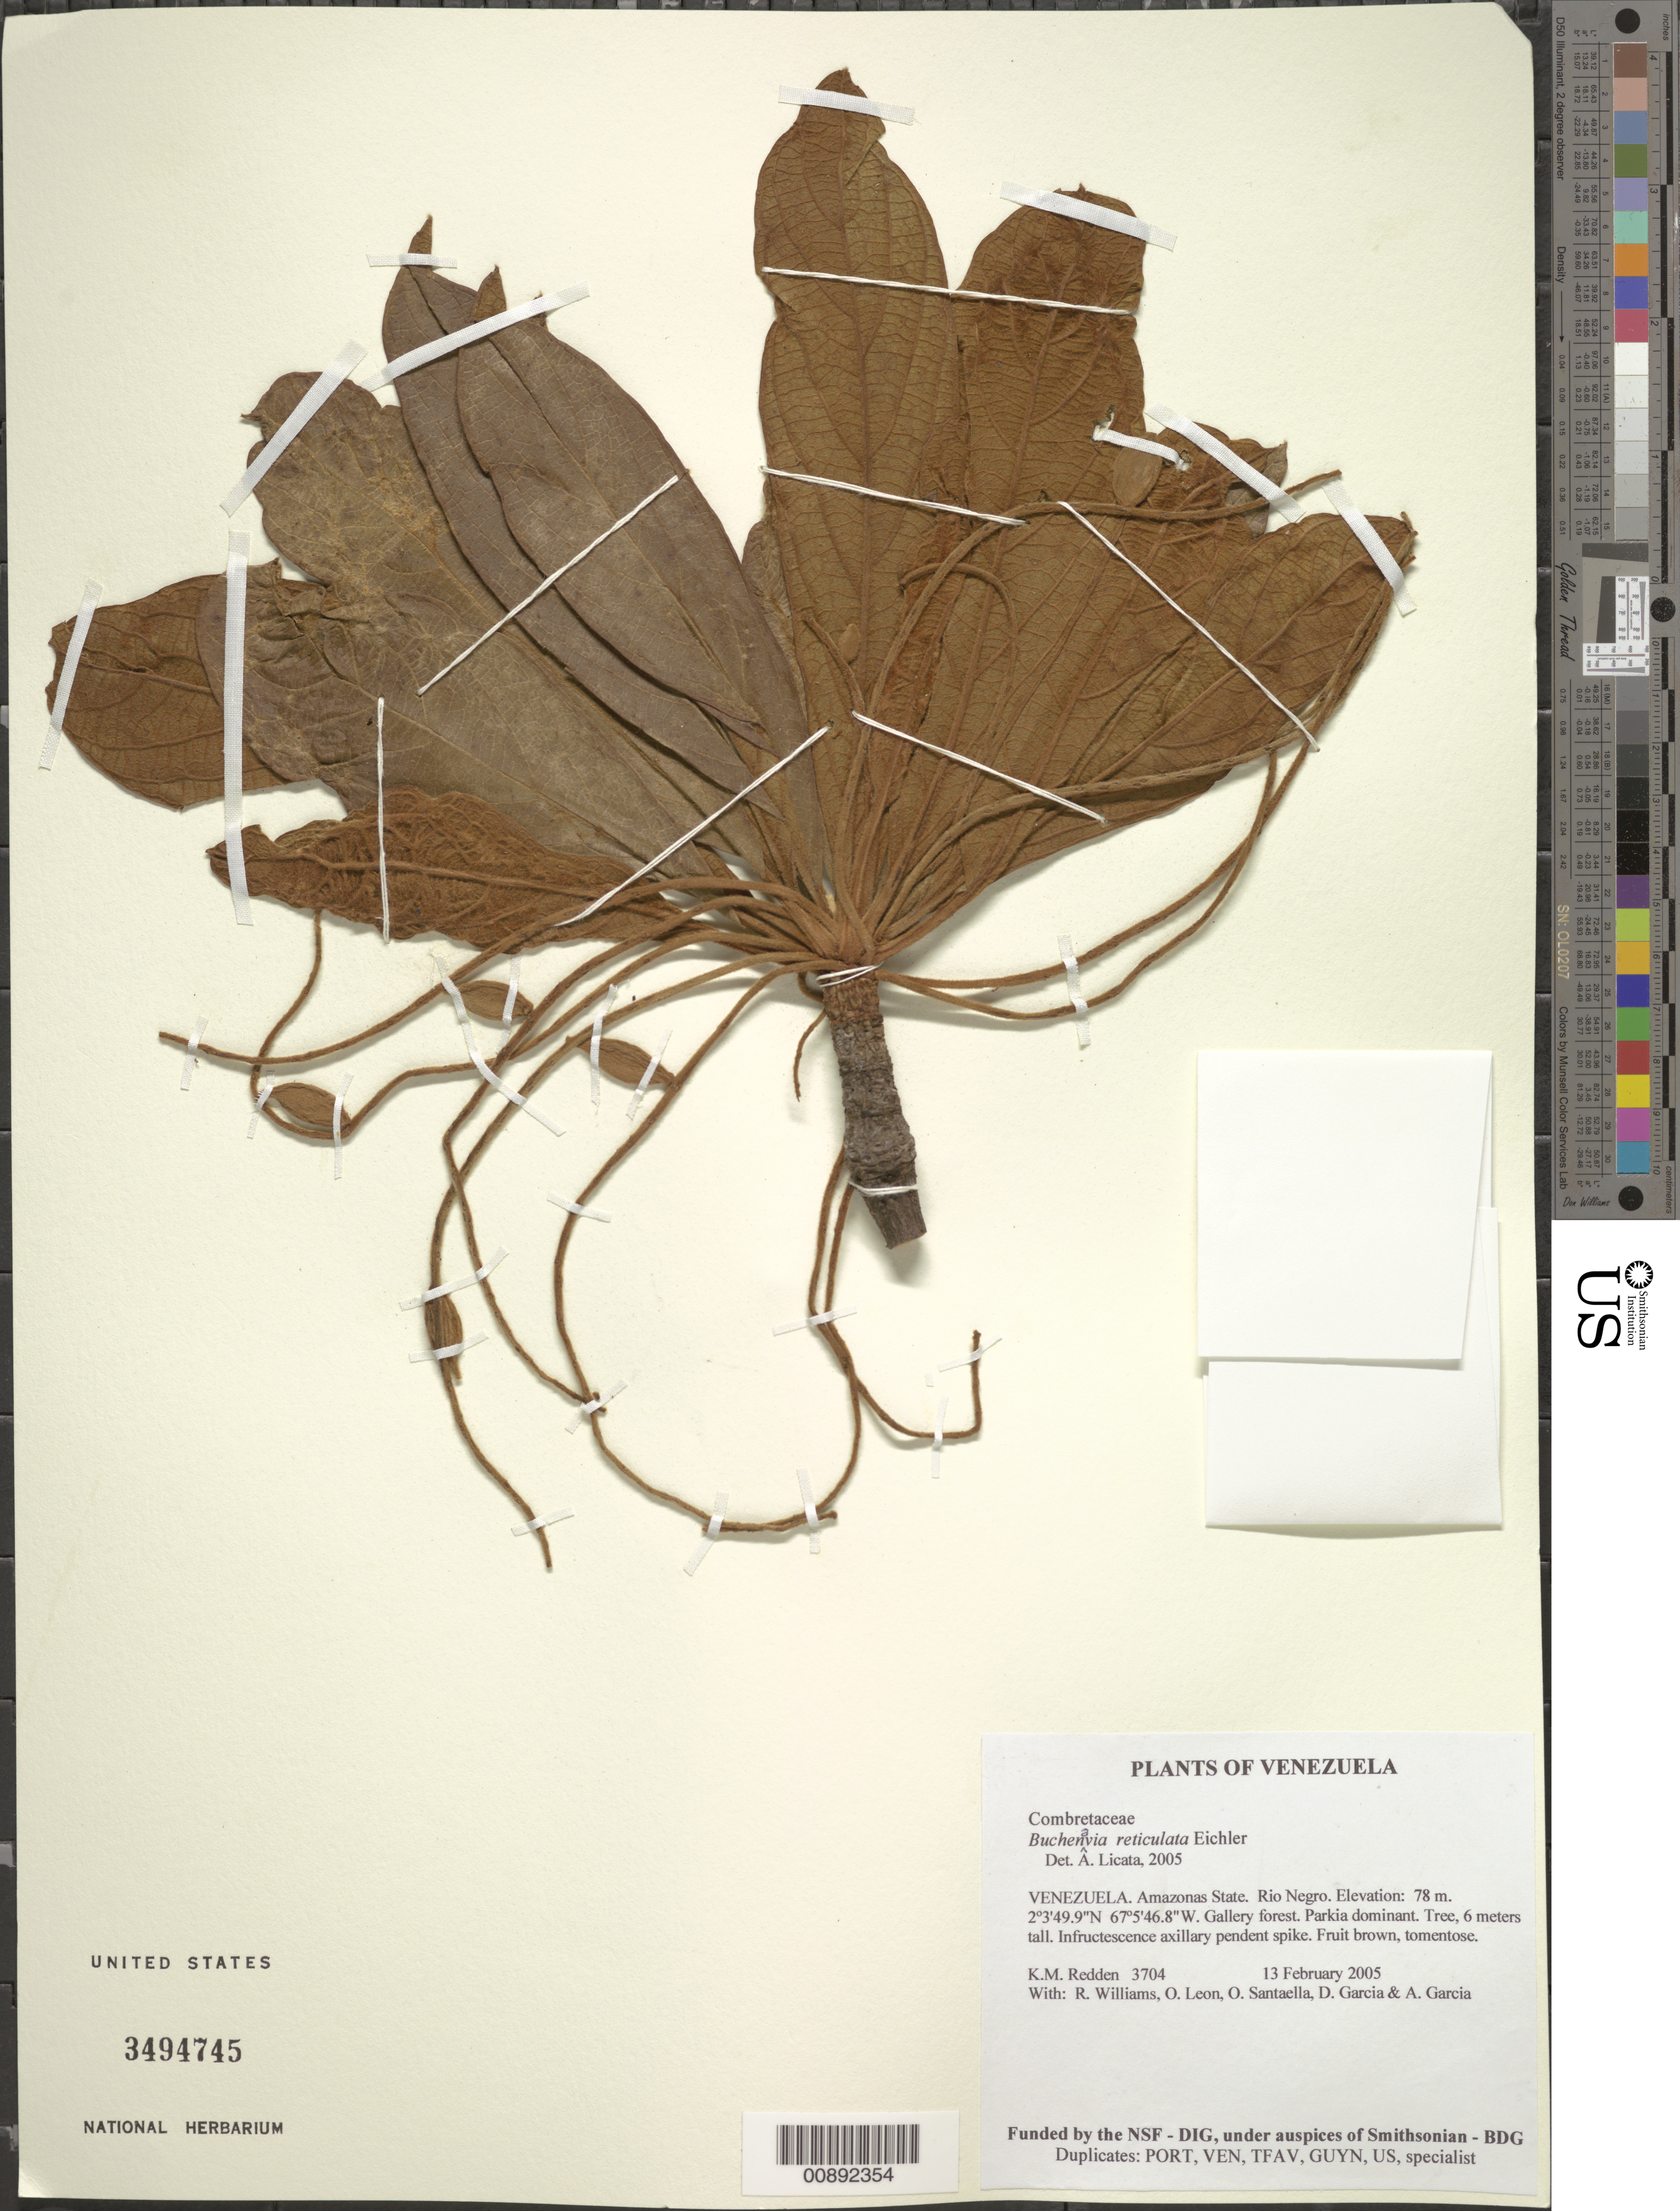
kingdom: Plantae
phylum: Tracheophyta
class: Magnoliopsida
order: Myrtales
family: Combretaceae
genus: Terminalia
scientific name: Terminalia pulcherrima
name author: (Exell & Stace) Gere & Boatwr.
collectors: K. M. Redden, R. Williams, O. León, O. Santaella, D. Garcia & A. Garcia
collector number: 3704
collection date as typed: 13 February 2005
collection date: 2005-02-13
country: Venezuela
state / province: Amazonas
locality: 28 - Rio Negro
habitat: Gallery forest. Parkia dominant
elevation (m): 78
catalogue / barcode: US 3494745